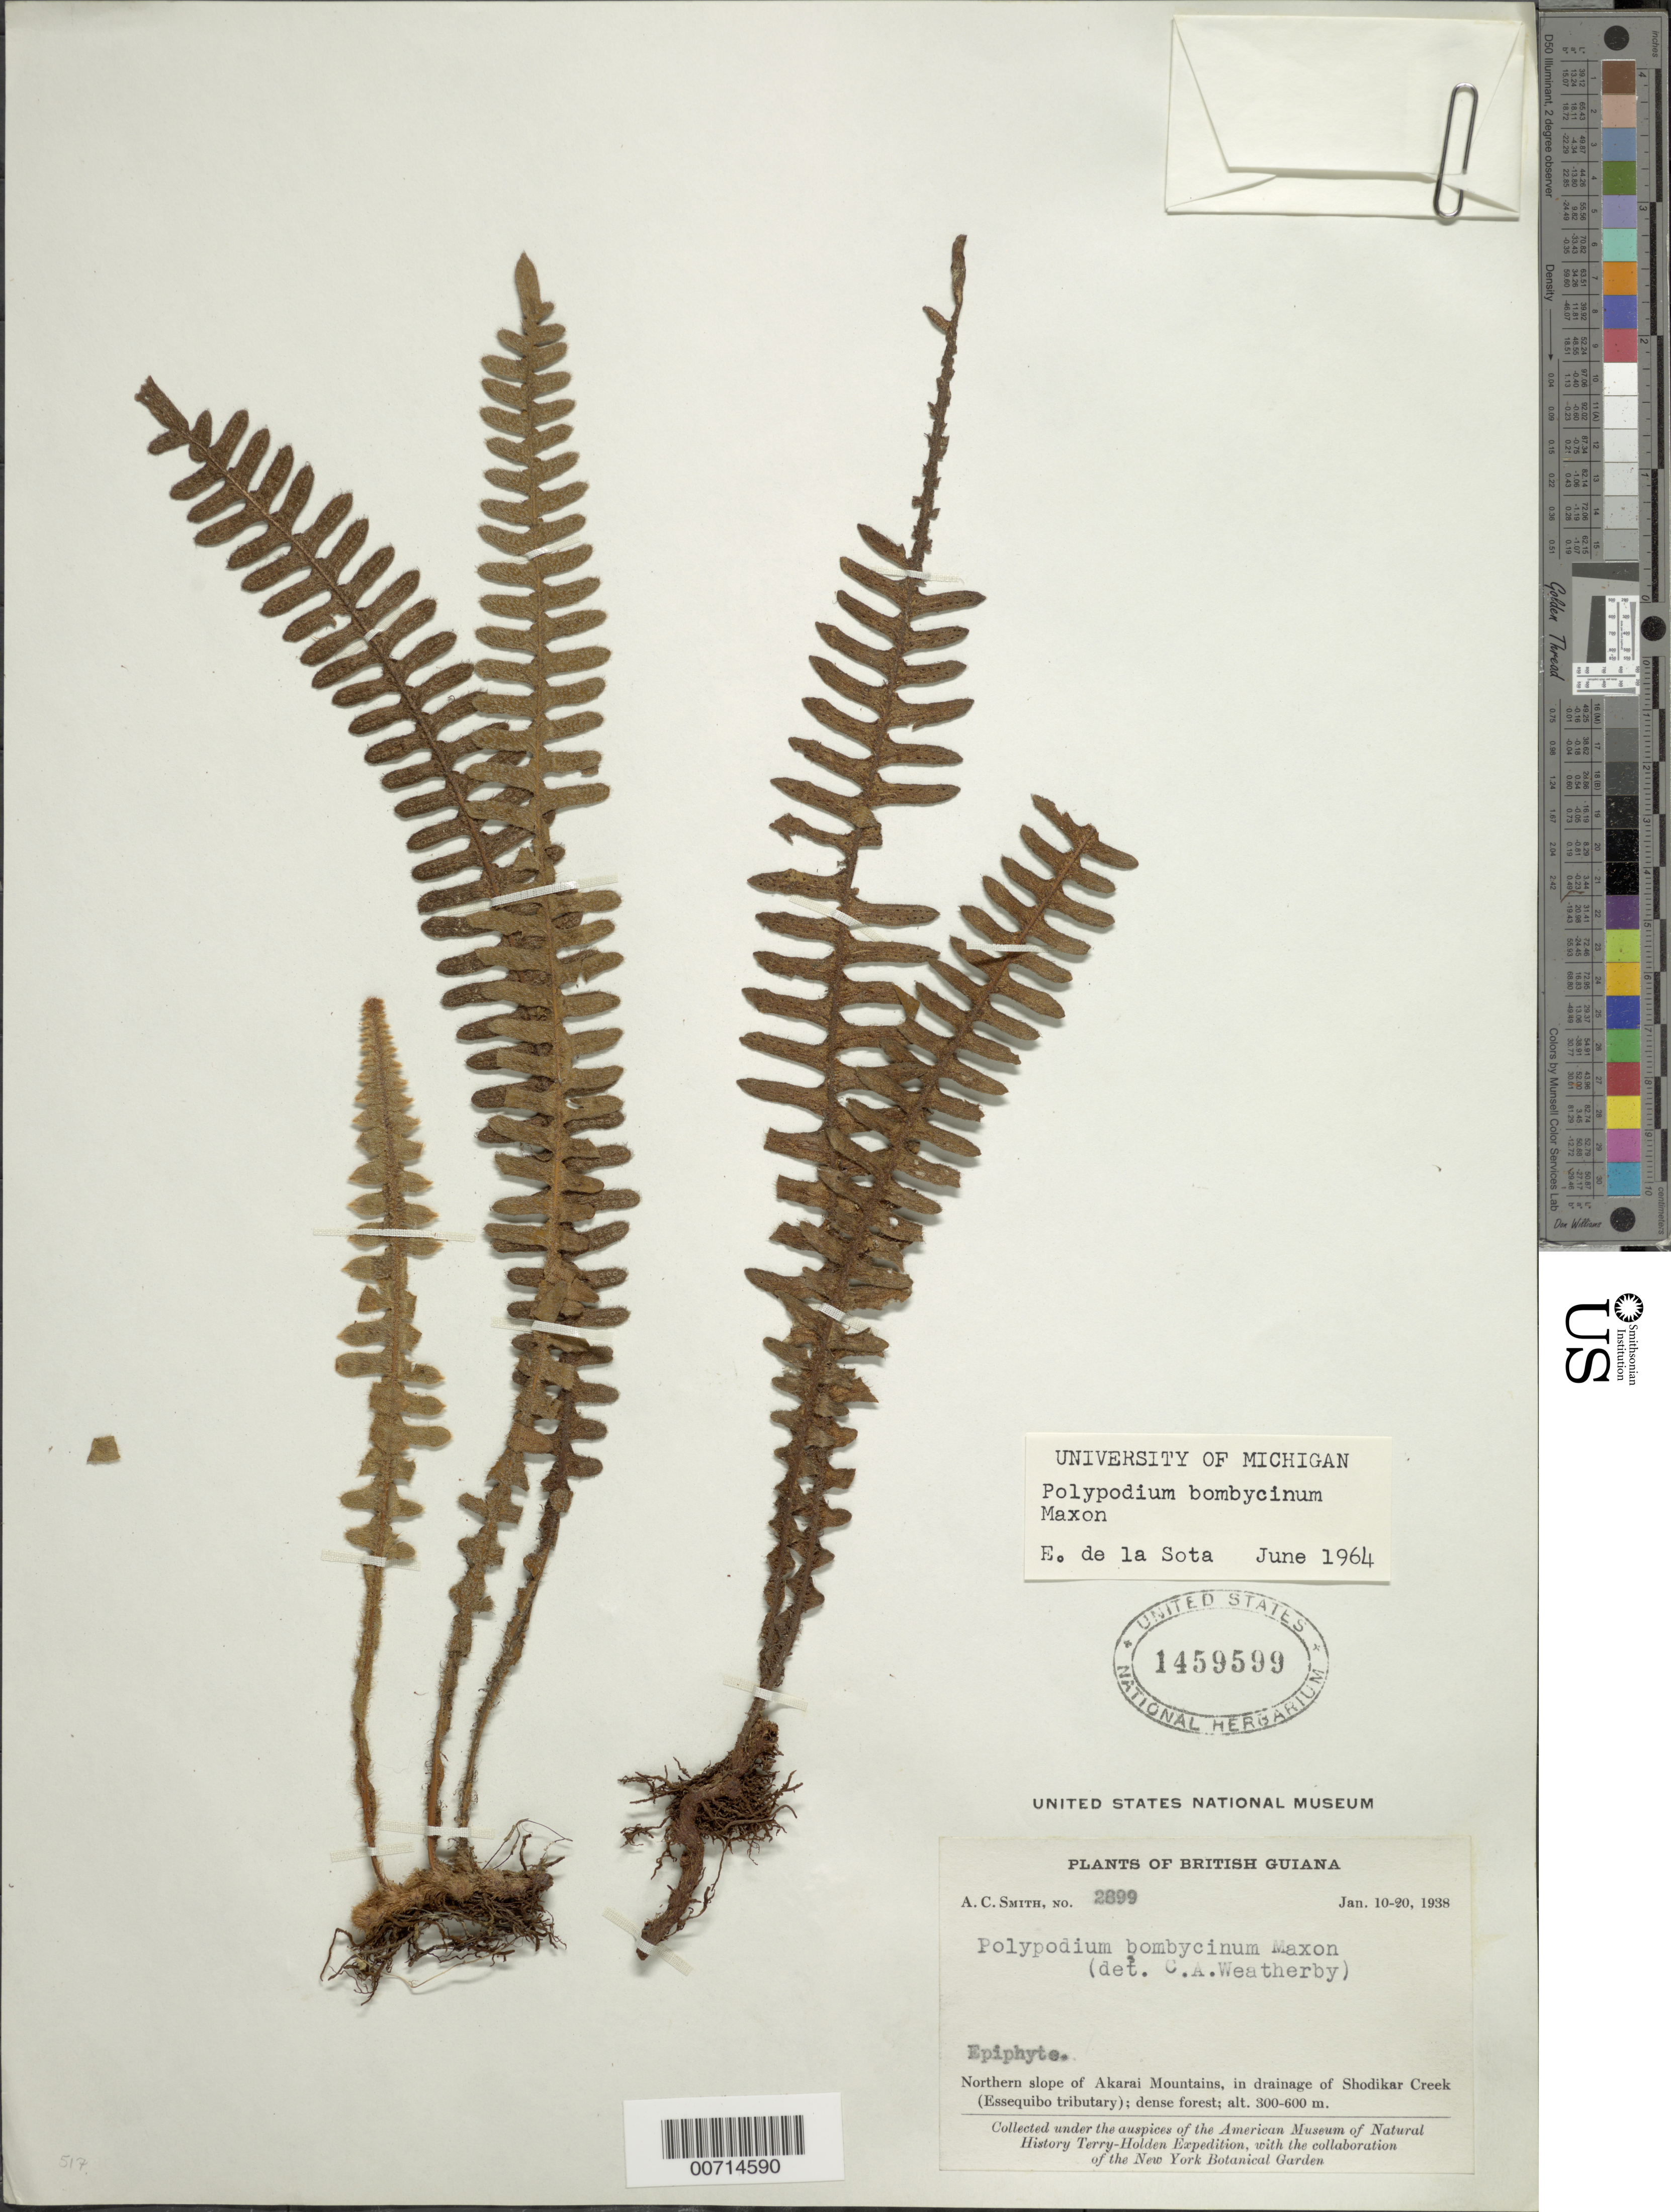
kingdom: Plantae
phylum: Tracheophyta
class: Polypodiopsida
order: Polypodiales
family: Polypodiaceae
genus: Pleopeltis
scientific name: Pleopeltis bombycina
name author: (Maxon) A.R. Sm.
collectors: A. C. Smith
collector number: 2899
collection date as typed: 10-Jan-38 to 20-Jan-38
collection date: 1938-01-10/1938-01-20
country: Guyana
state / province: U. Takutu-U. Essequibo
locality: Akarai Mts., N slope; in drainage of Shodikar Creek (Essequibo tributary)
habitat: Dense forest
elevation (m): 300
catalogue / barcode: US 1459599